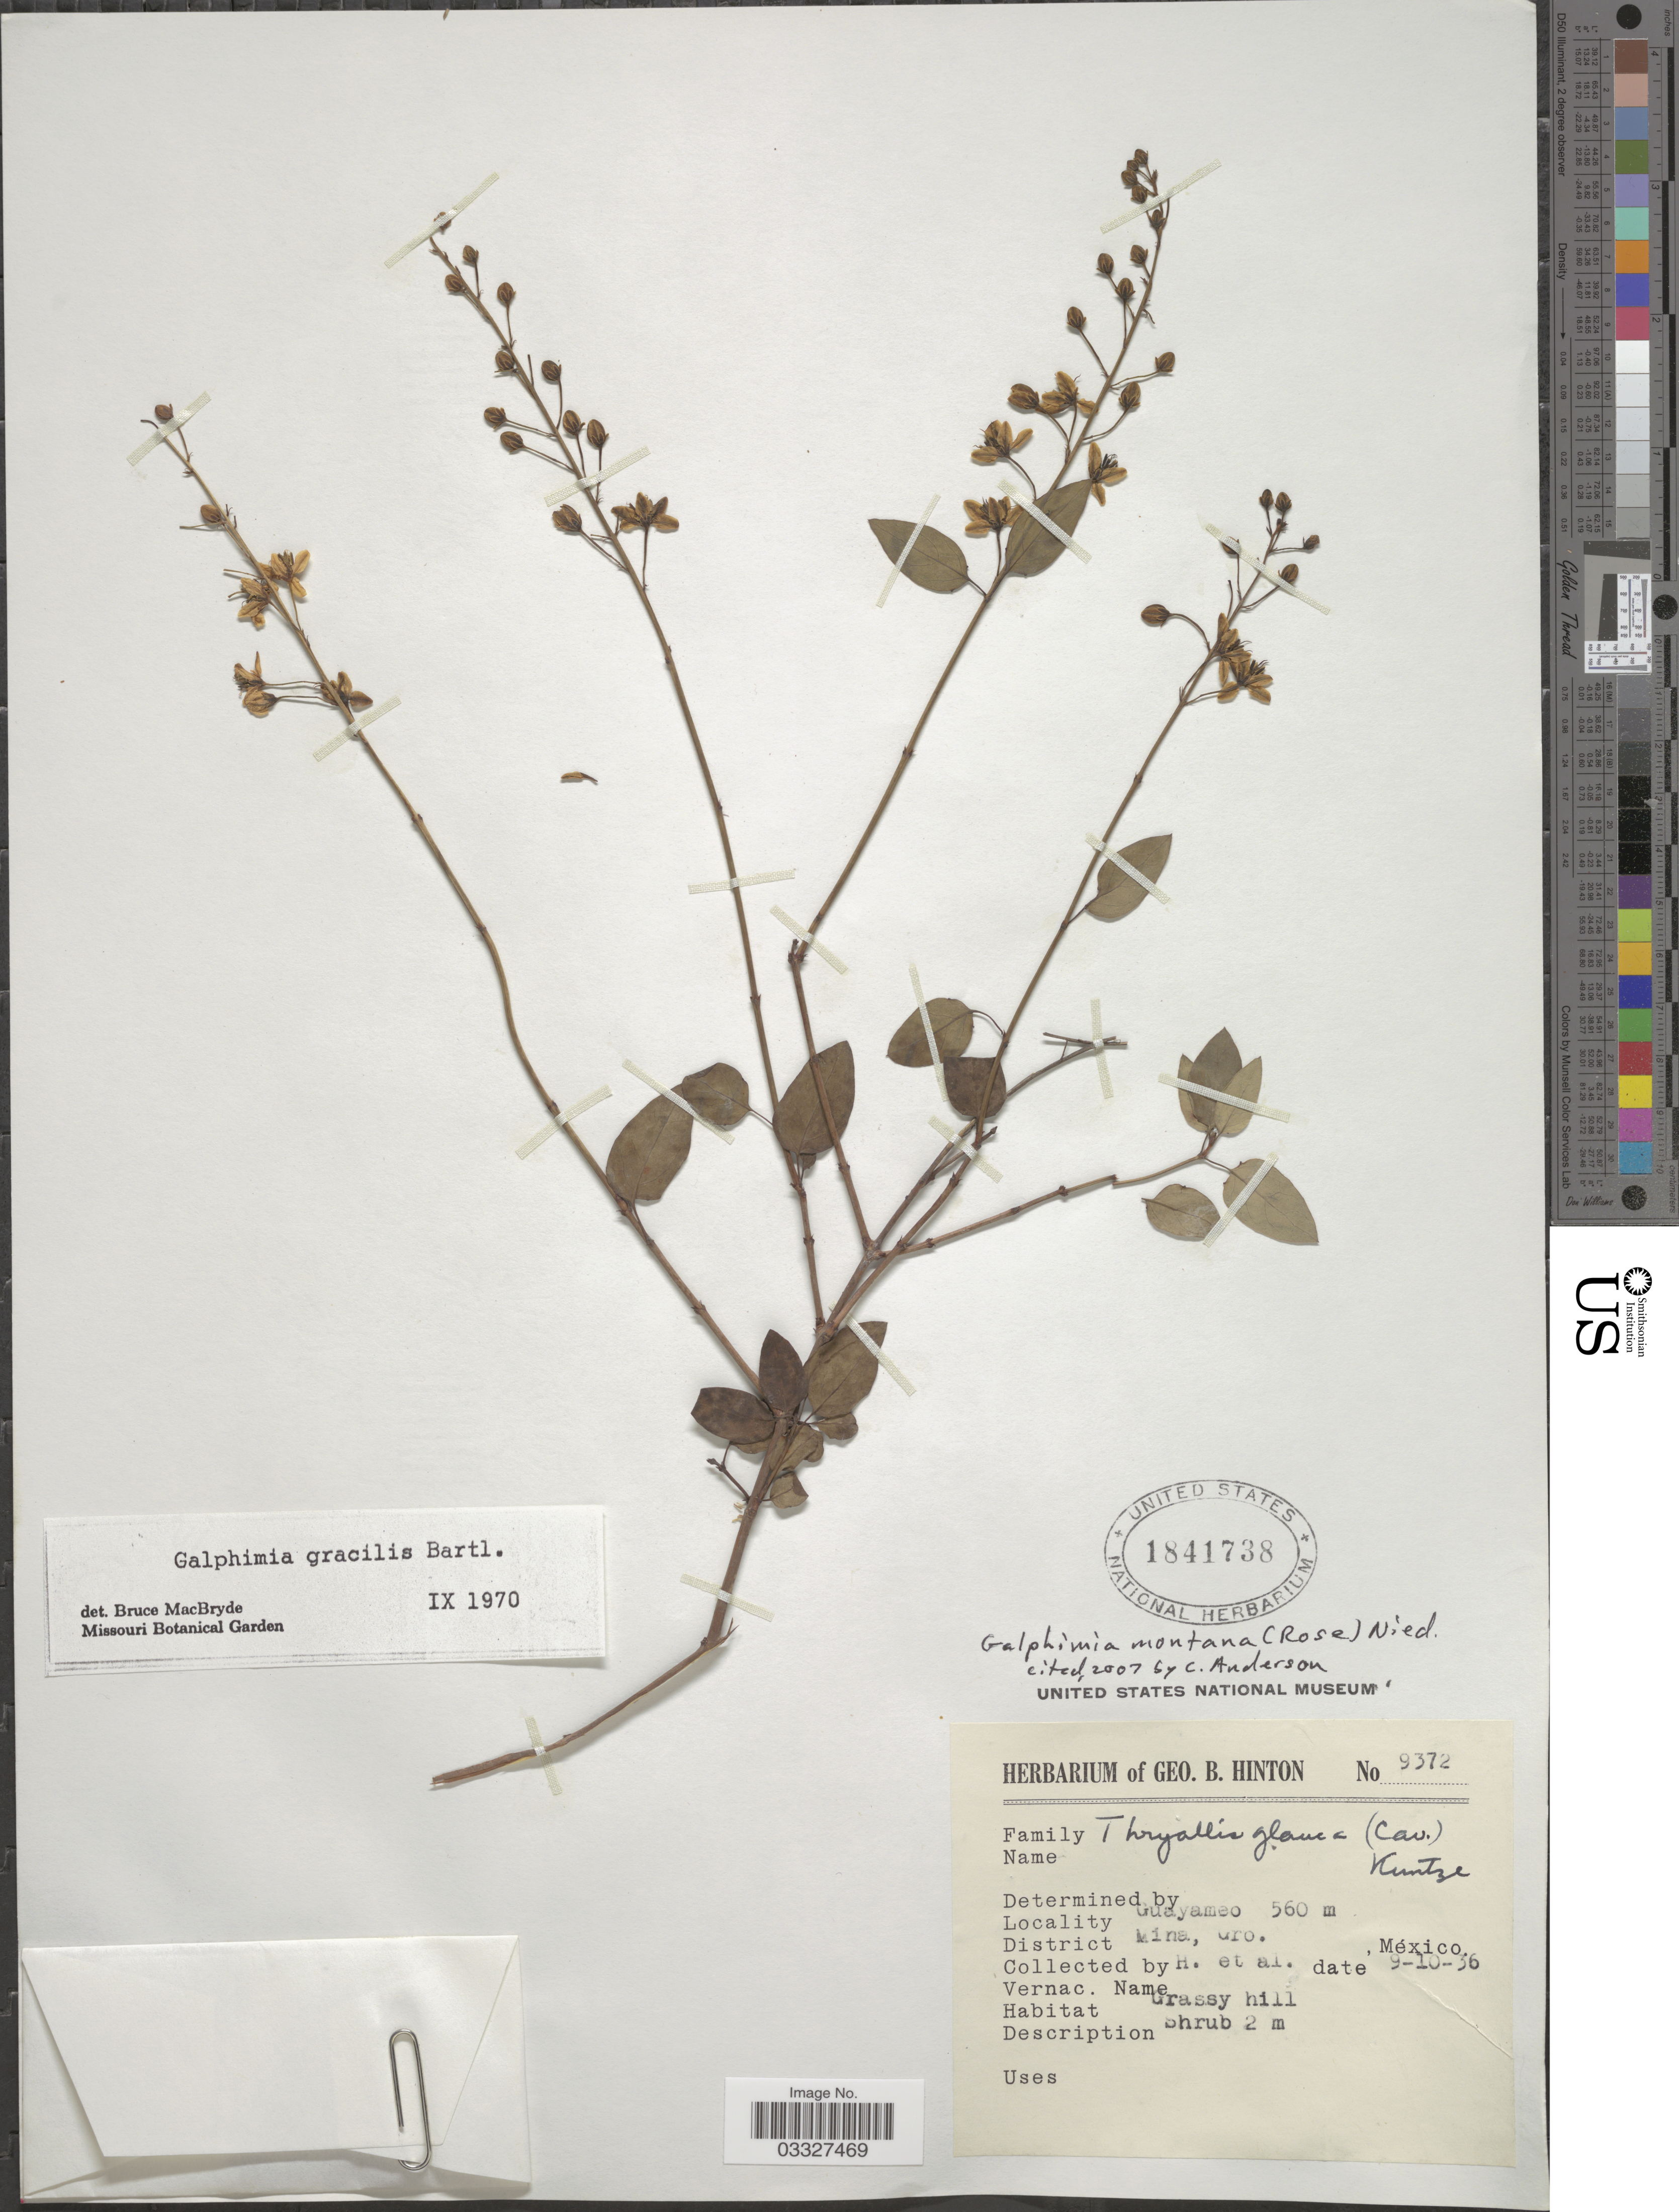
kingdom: Plantae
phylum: Tracheophyta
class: Magnoliopsida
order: Malpighiales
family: Malpighiaceae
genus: Galphimia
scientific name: Galphimia montana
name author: (Rose) Nied.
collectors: G. B. Hinton & et al.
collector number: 9372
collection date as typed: Transcribed d/m/y: 9/10/36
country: Mexico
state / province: Guerrero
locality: Guayameo. District Mina.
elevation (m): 560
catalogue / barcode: US 1841738